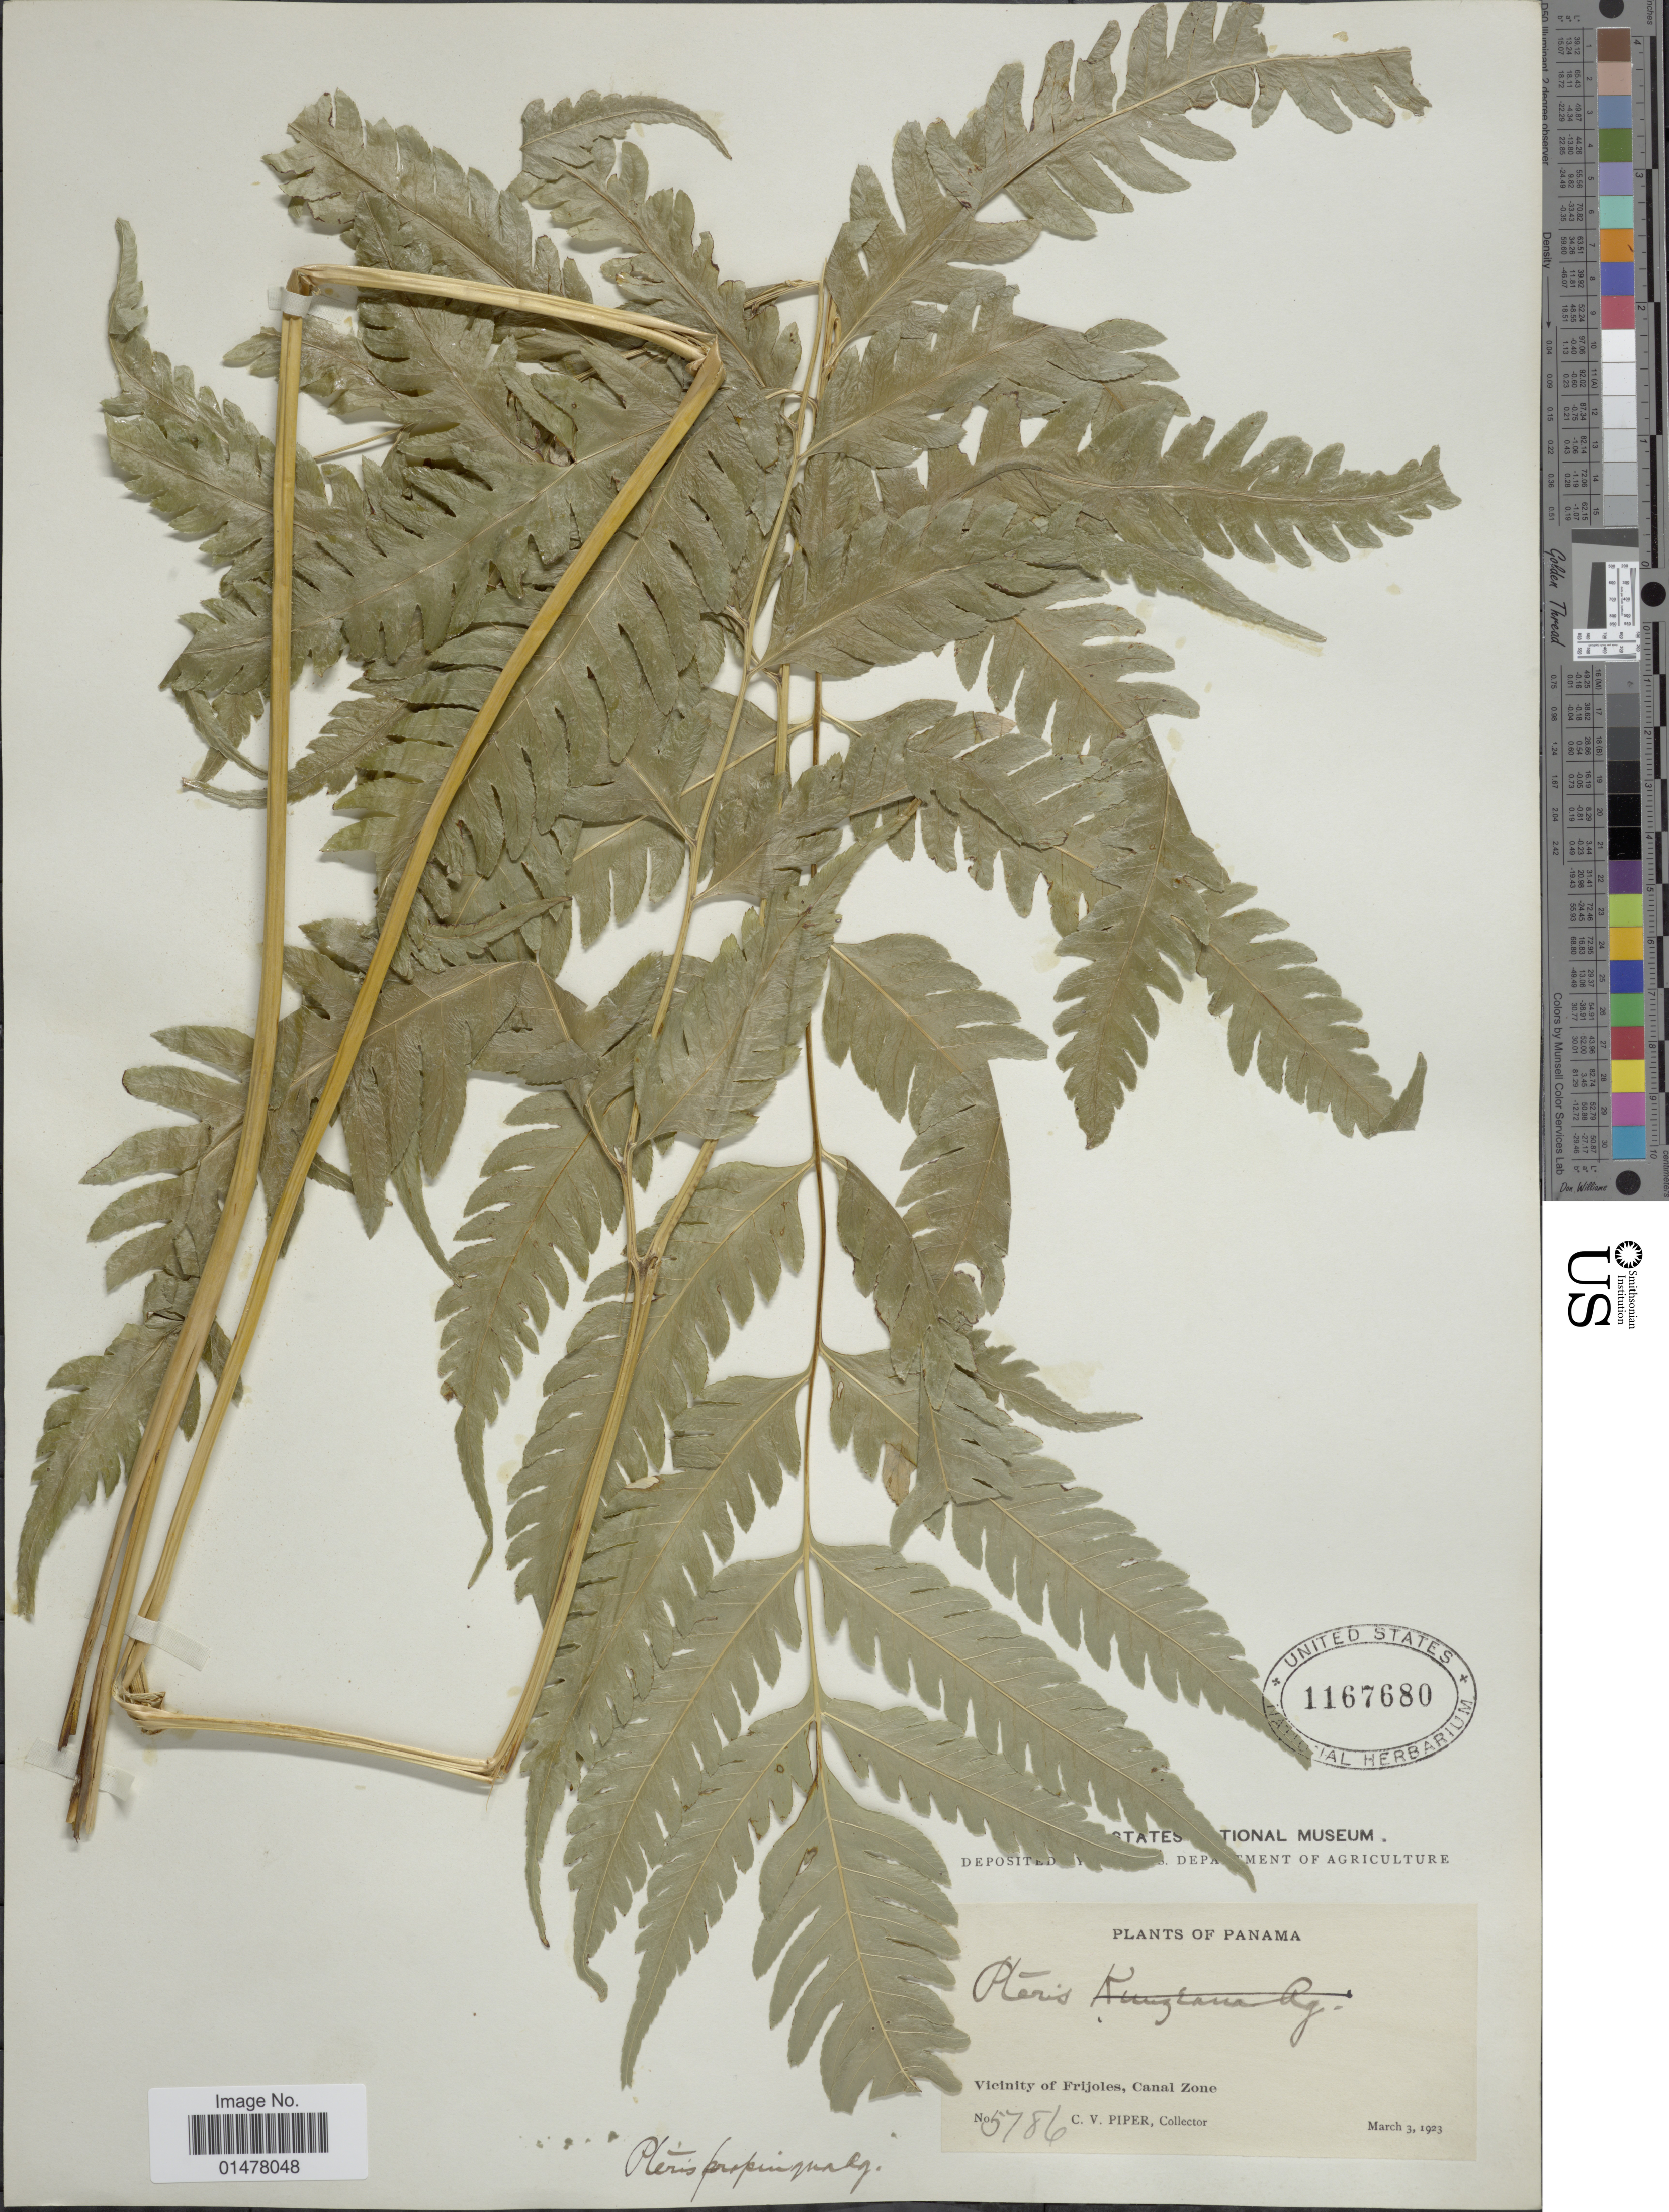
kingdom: Plantae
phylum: Tracheophyta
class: Polypodiopsida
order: Polypodiales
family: Pteridaceae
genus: Pteris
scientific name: Pteris propinqua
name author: J. Agardh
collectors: C. V. Piper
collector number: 5786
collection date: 1923-03-03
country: Panama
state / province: Colón / Panamá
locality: Plants of Panama, Vicinity of Frijoles, Canal Zone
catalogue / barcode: US 1167680